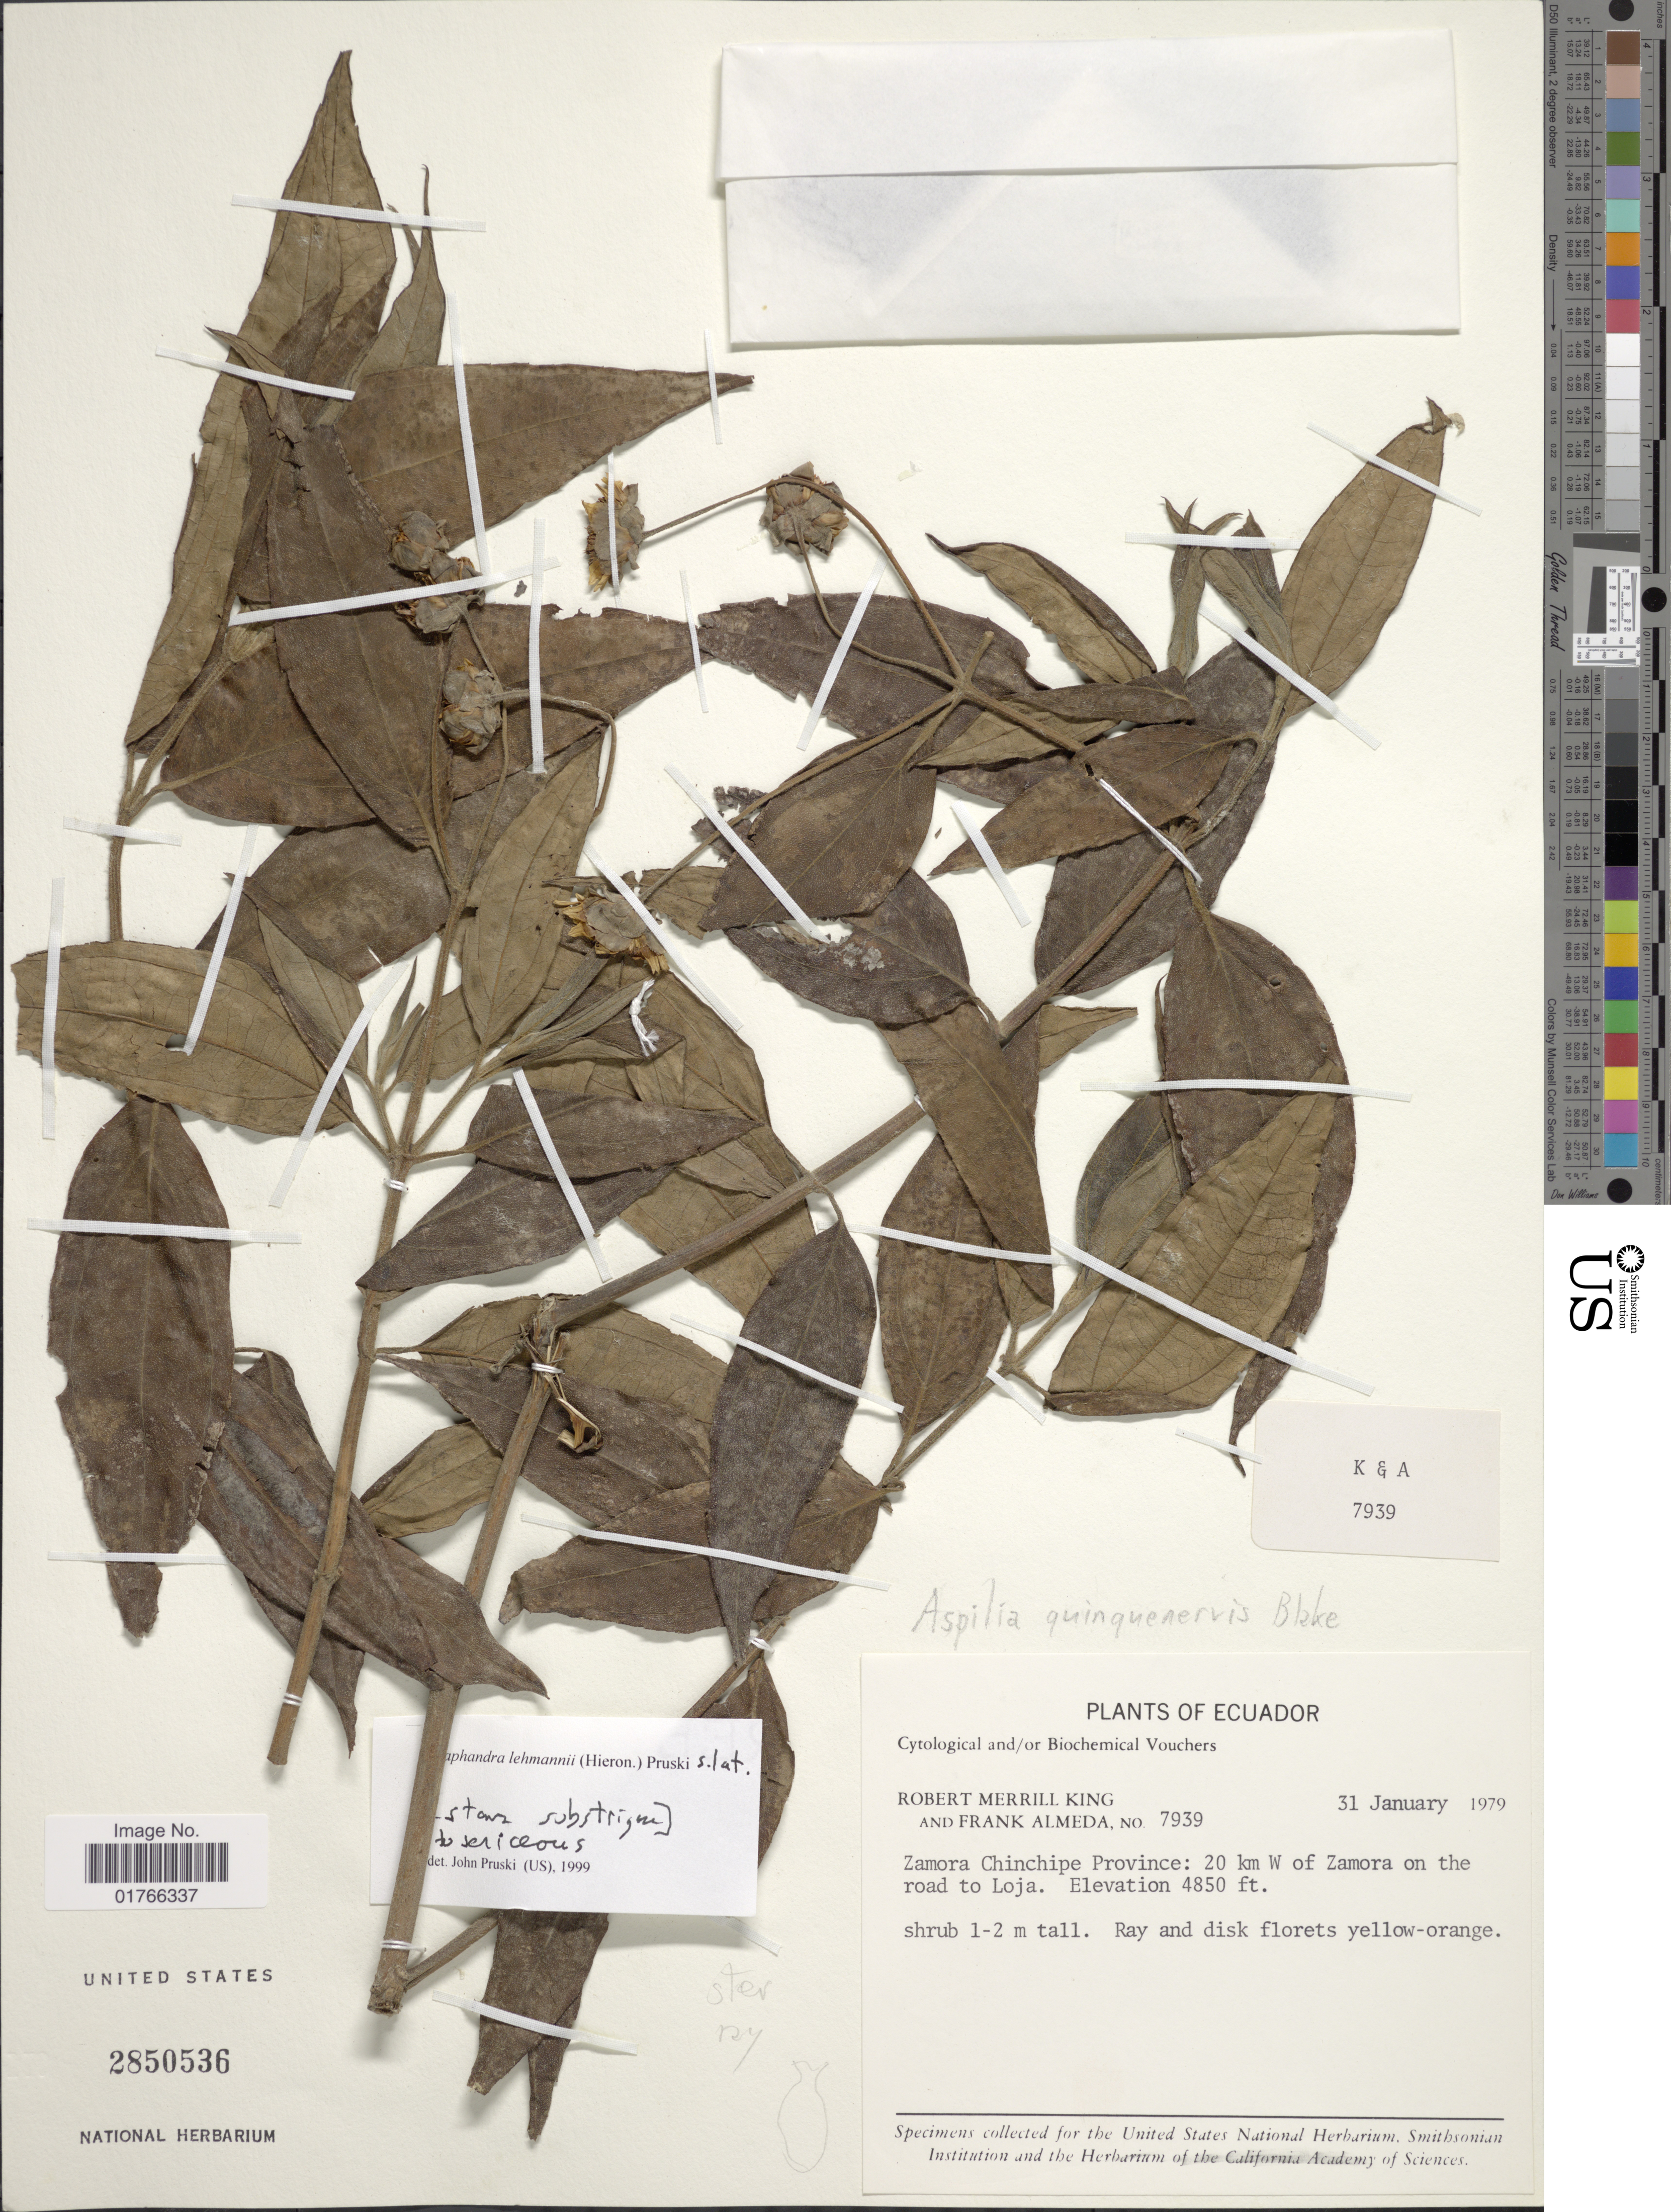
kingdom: Plantae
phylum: Tracheophyta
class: Magnoliopsida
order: Asterales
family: Asteraceae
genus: Elaphandra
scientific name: Elaphandra lehmannii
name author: (Hieron.) Pruski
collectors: R. M. King & F. Almeda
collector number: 7939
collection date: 1979-01-31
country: Ecuador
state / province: Zamora-Chinchipe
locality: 20 km W of Zamora on the road to Loja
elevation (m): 1478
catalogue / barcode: US 2850536